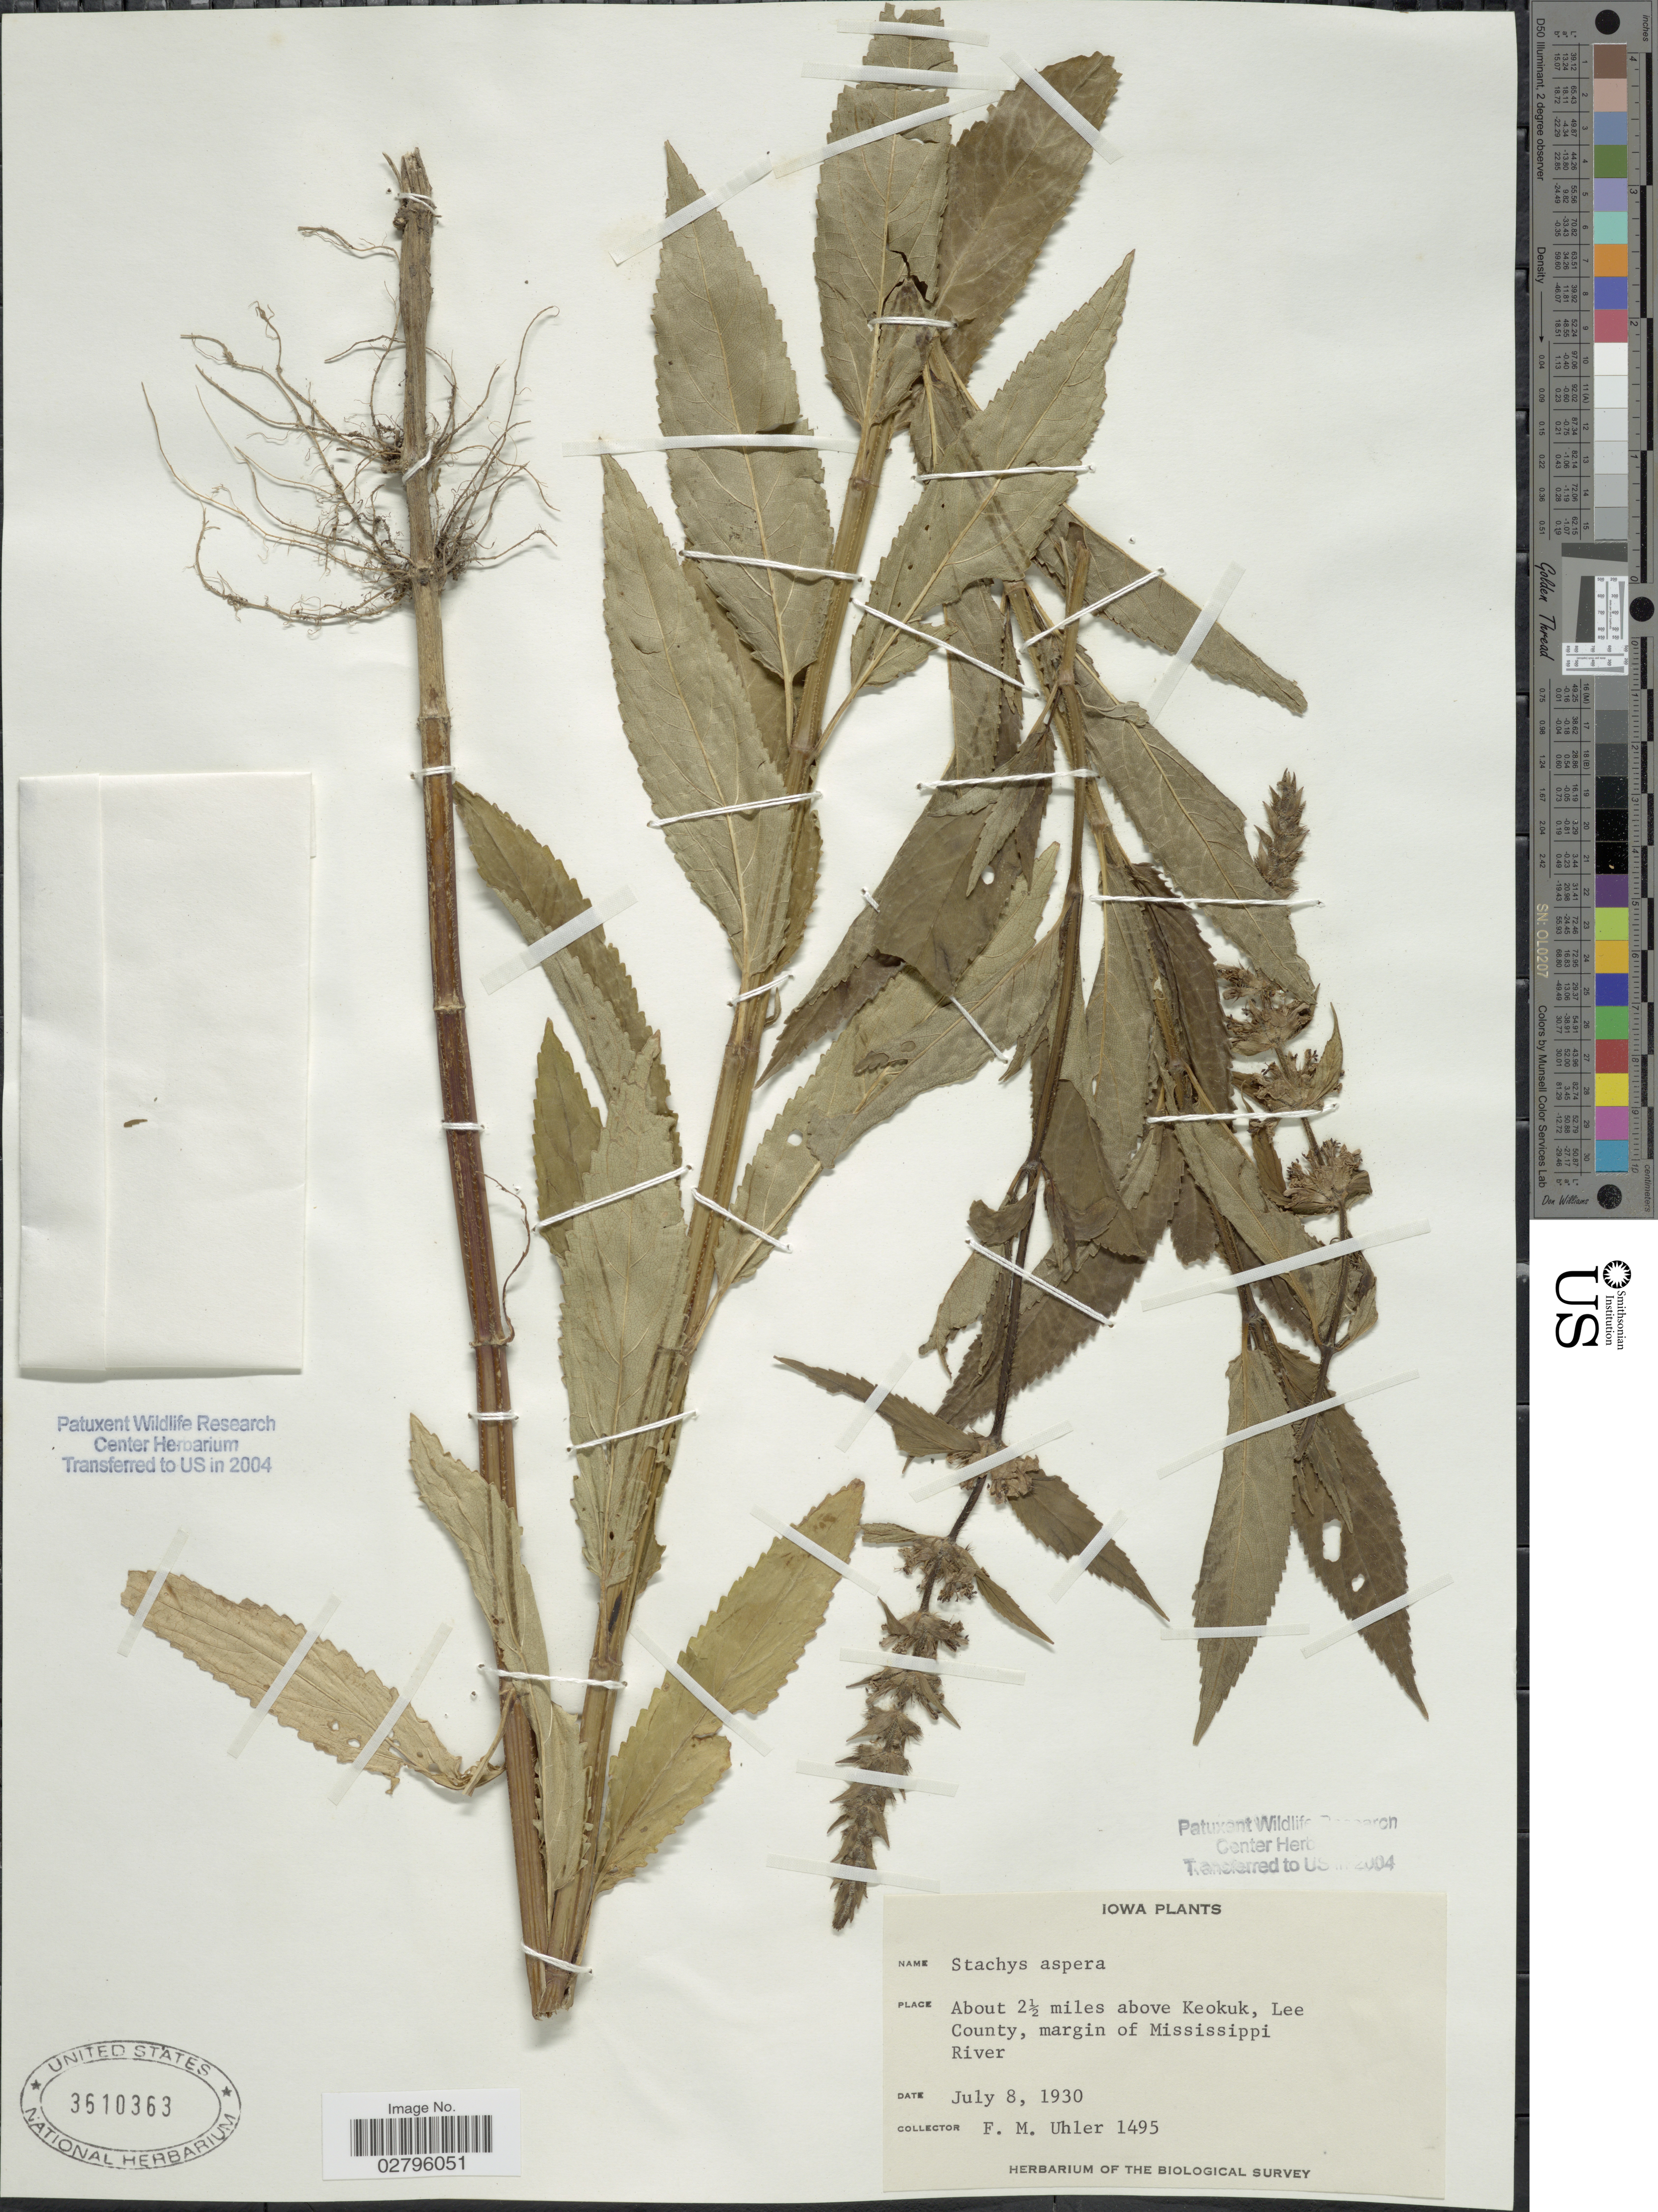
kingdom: Plantae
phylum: Tracheophyta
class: Magnoliopsida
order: Lamiales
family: Lamiaceae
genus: Stachys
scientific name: Stachys aspera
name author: Michx.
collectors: F. M. Uhler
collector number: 1495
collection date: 1930-07-08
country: United States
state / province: Iowa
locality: About 2½ miles above Keokuk, Lee County, margin of Mississippi River.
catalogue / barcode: US 3610363